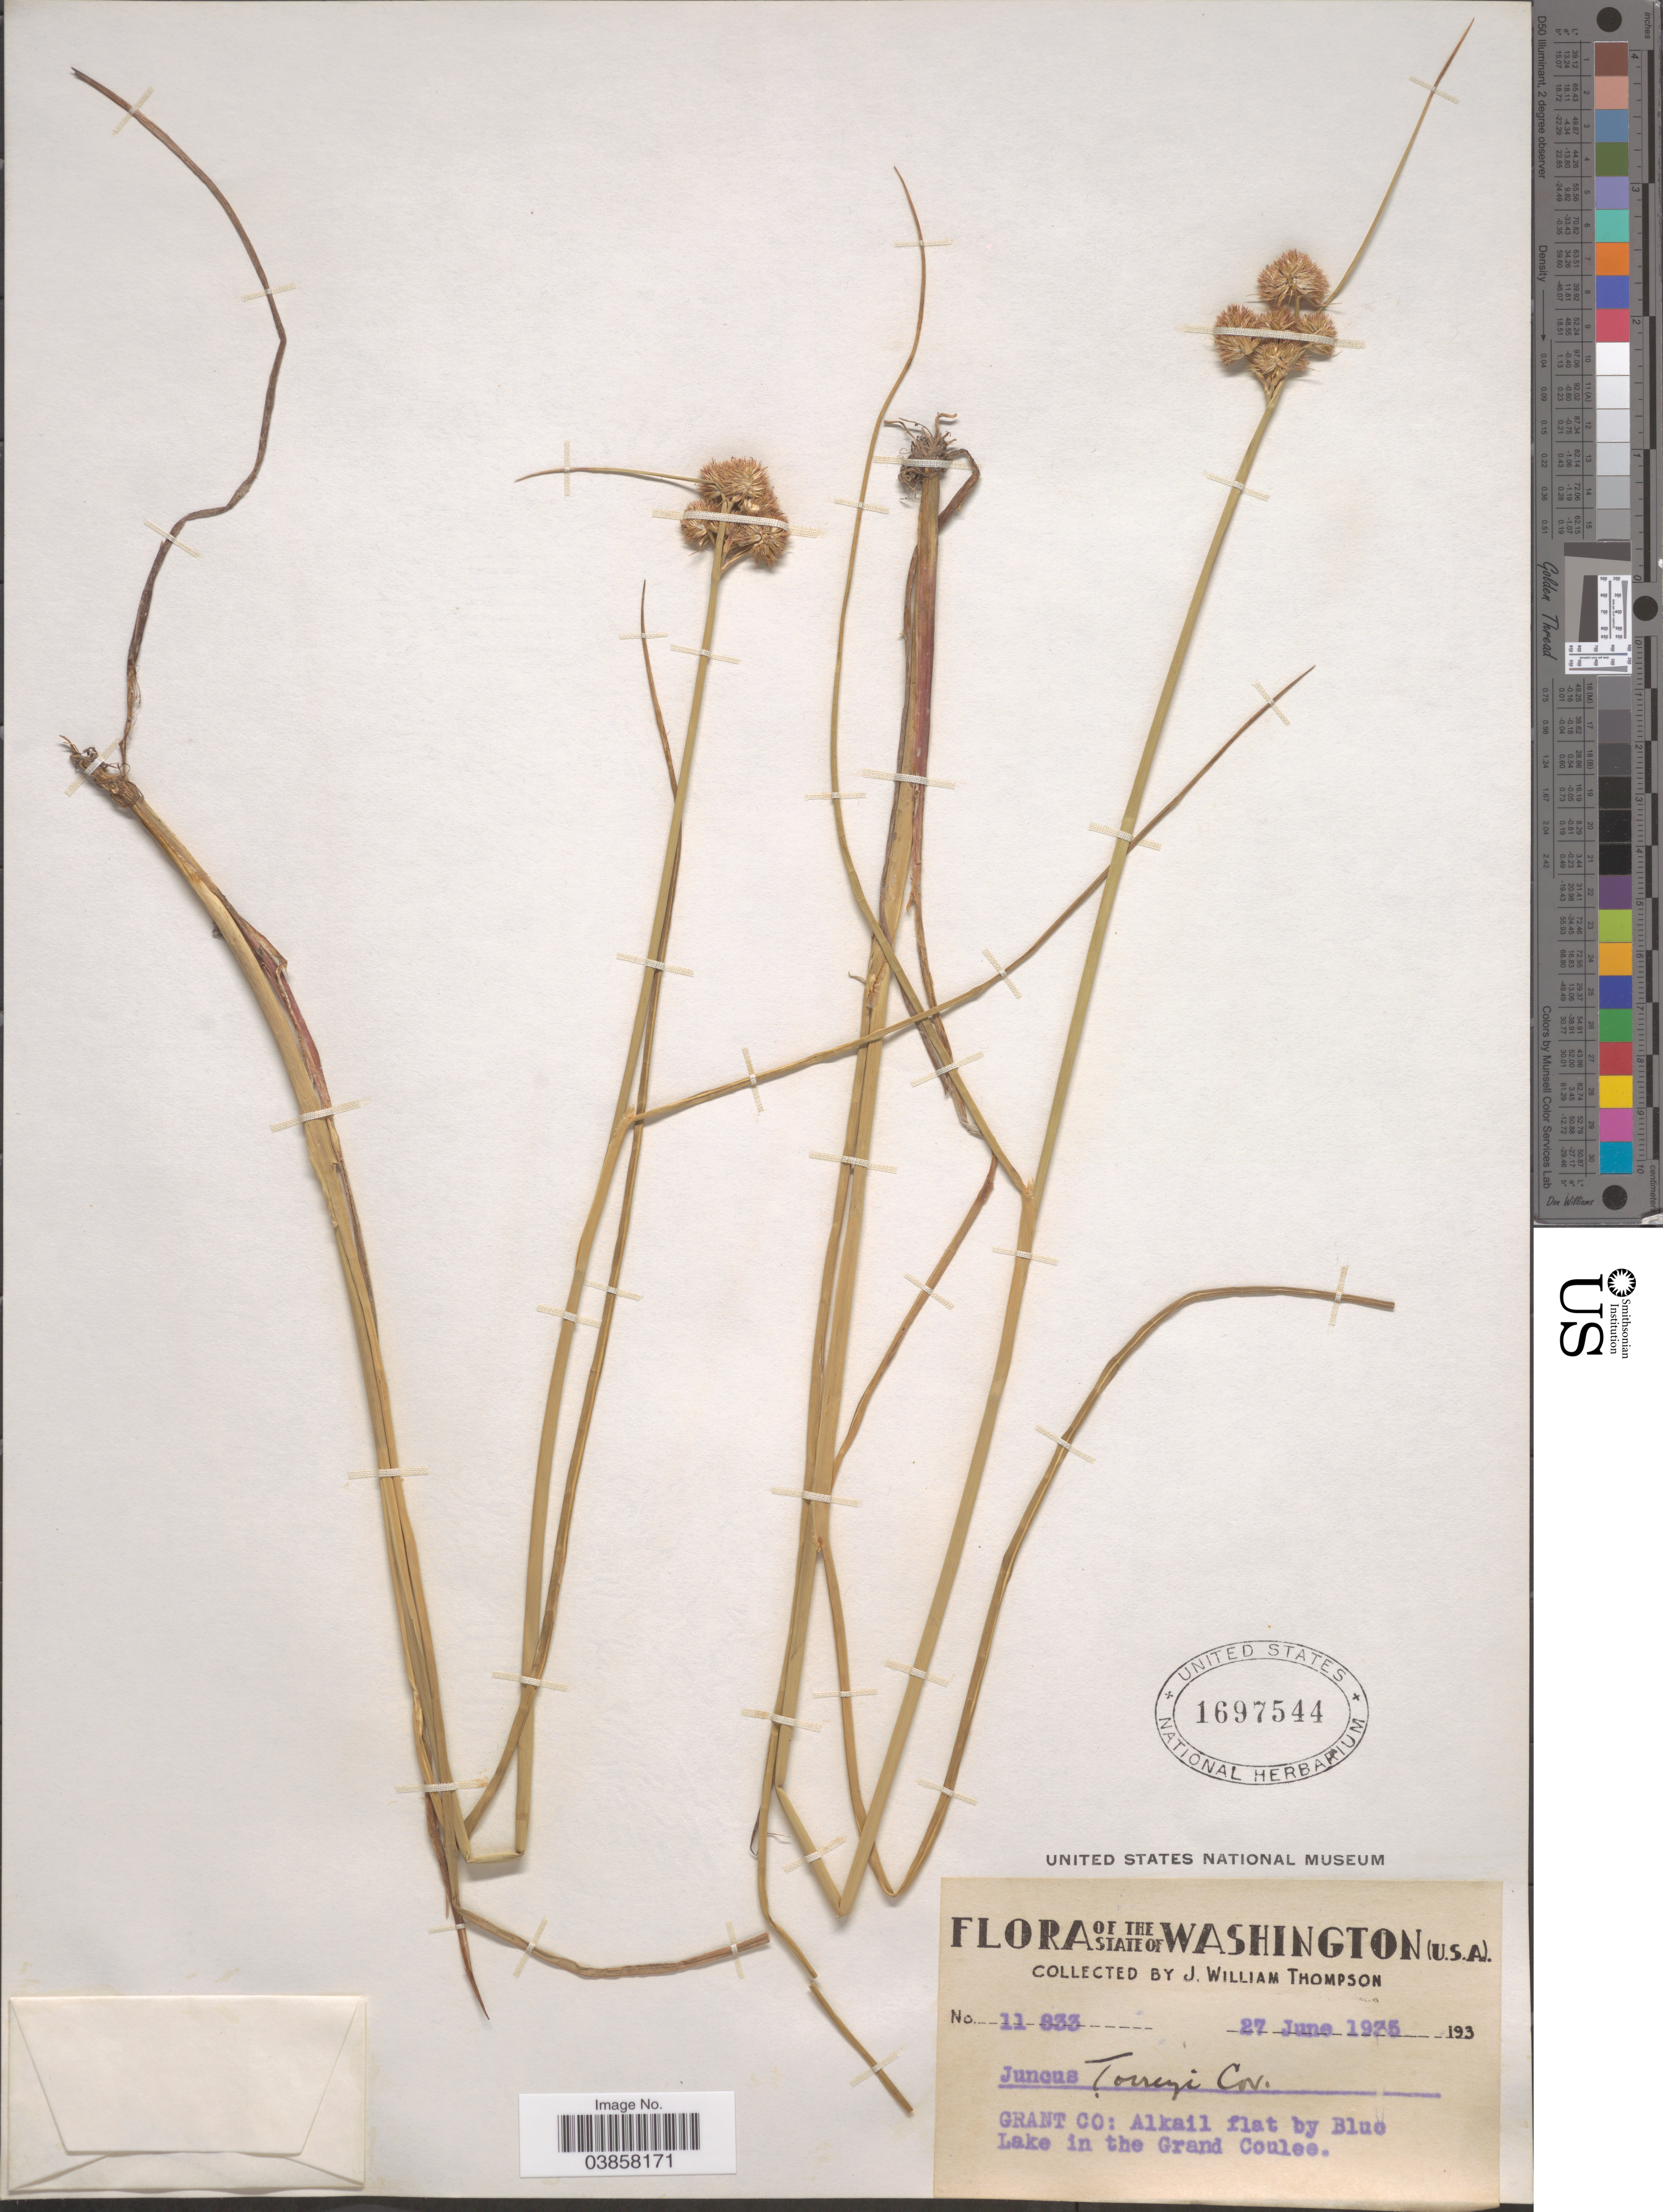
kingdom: Plantae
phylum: Tracheophyta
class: Liliopsida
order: Poales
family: Juncaceae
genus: Juncus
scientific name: Juncus torreyi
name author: Coville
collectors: J. W. Thompson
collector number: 11833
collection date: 1935-06-27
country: United States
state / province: Washington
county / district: Grant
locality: Grant Co: Alkail flat by Blue Lake in the Grand Coulee.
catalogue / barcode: US 1697544